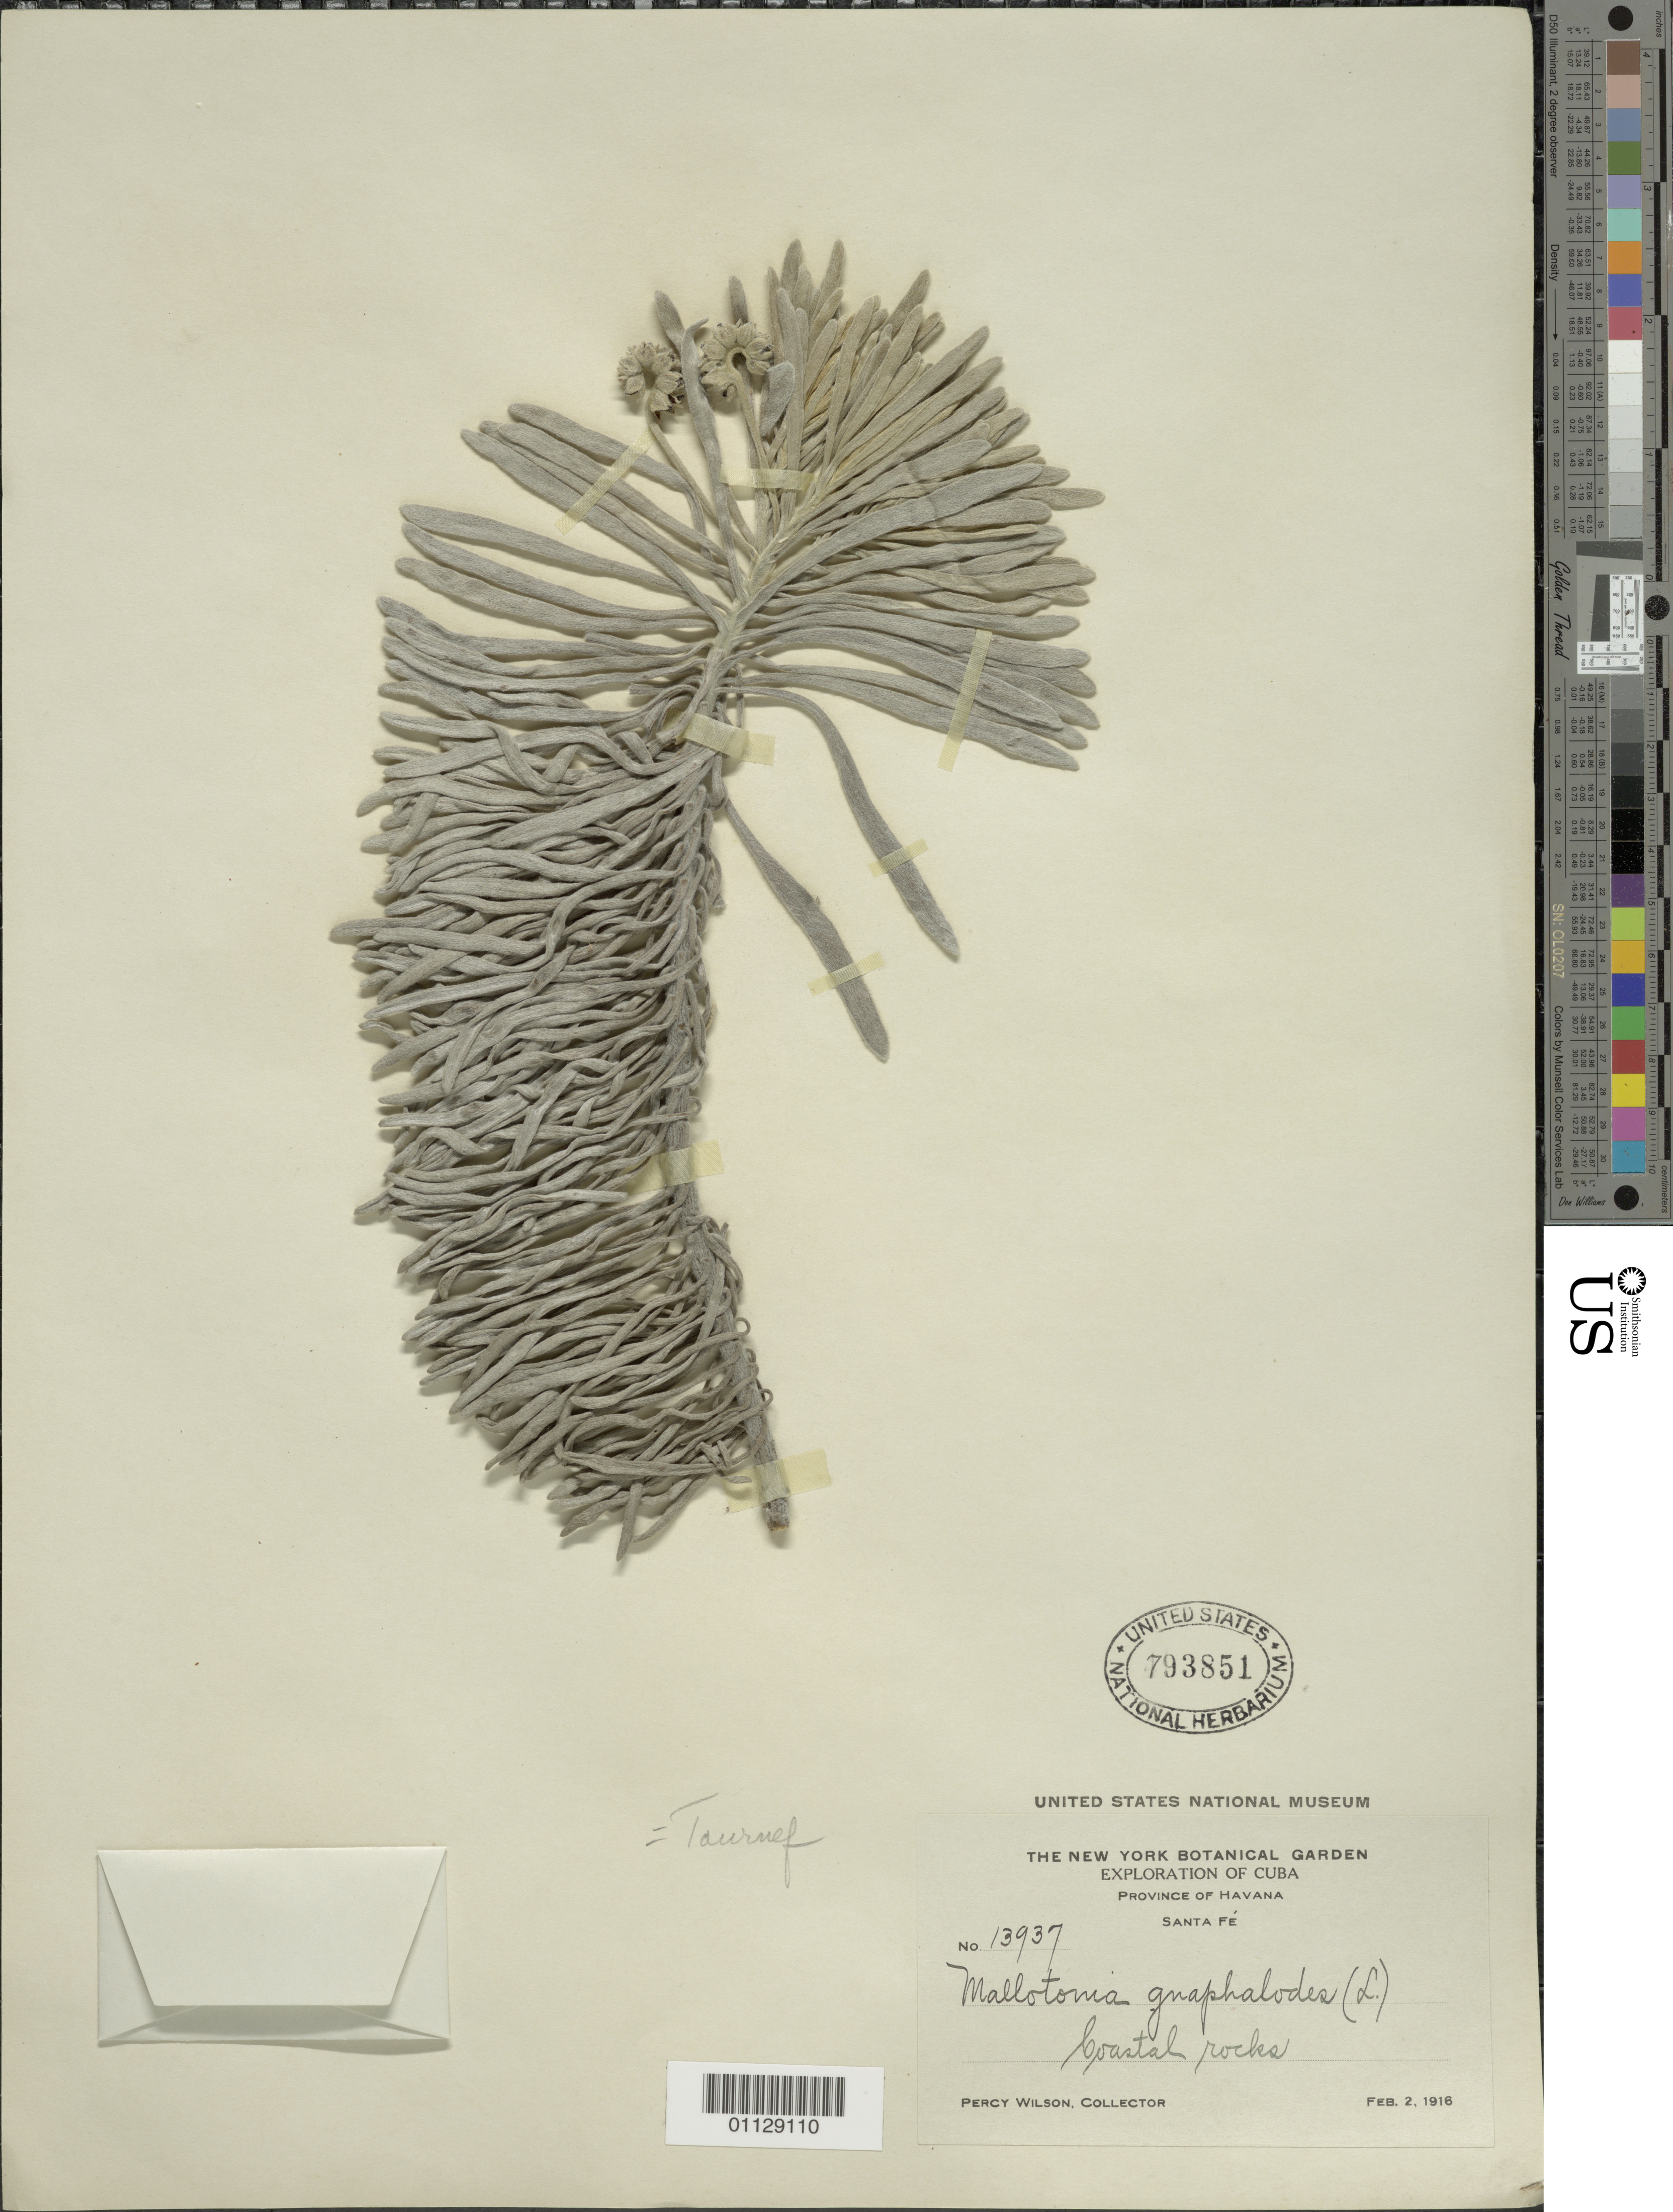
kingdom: Plantae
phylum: Tracheophyta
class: Magnoliopsida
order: Boraginales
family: Heliotropiaceae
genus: Mallotonia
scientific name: Mallotonia gnaphalodes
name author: (L.) Britton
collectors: P. Wilson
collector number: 13937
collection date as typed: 02 Feb 1916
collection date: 1916-02-02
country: Cuba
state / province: La Habana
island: Cuba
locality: Boastal Rocks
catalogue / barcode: US 793851